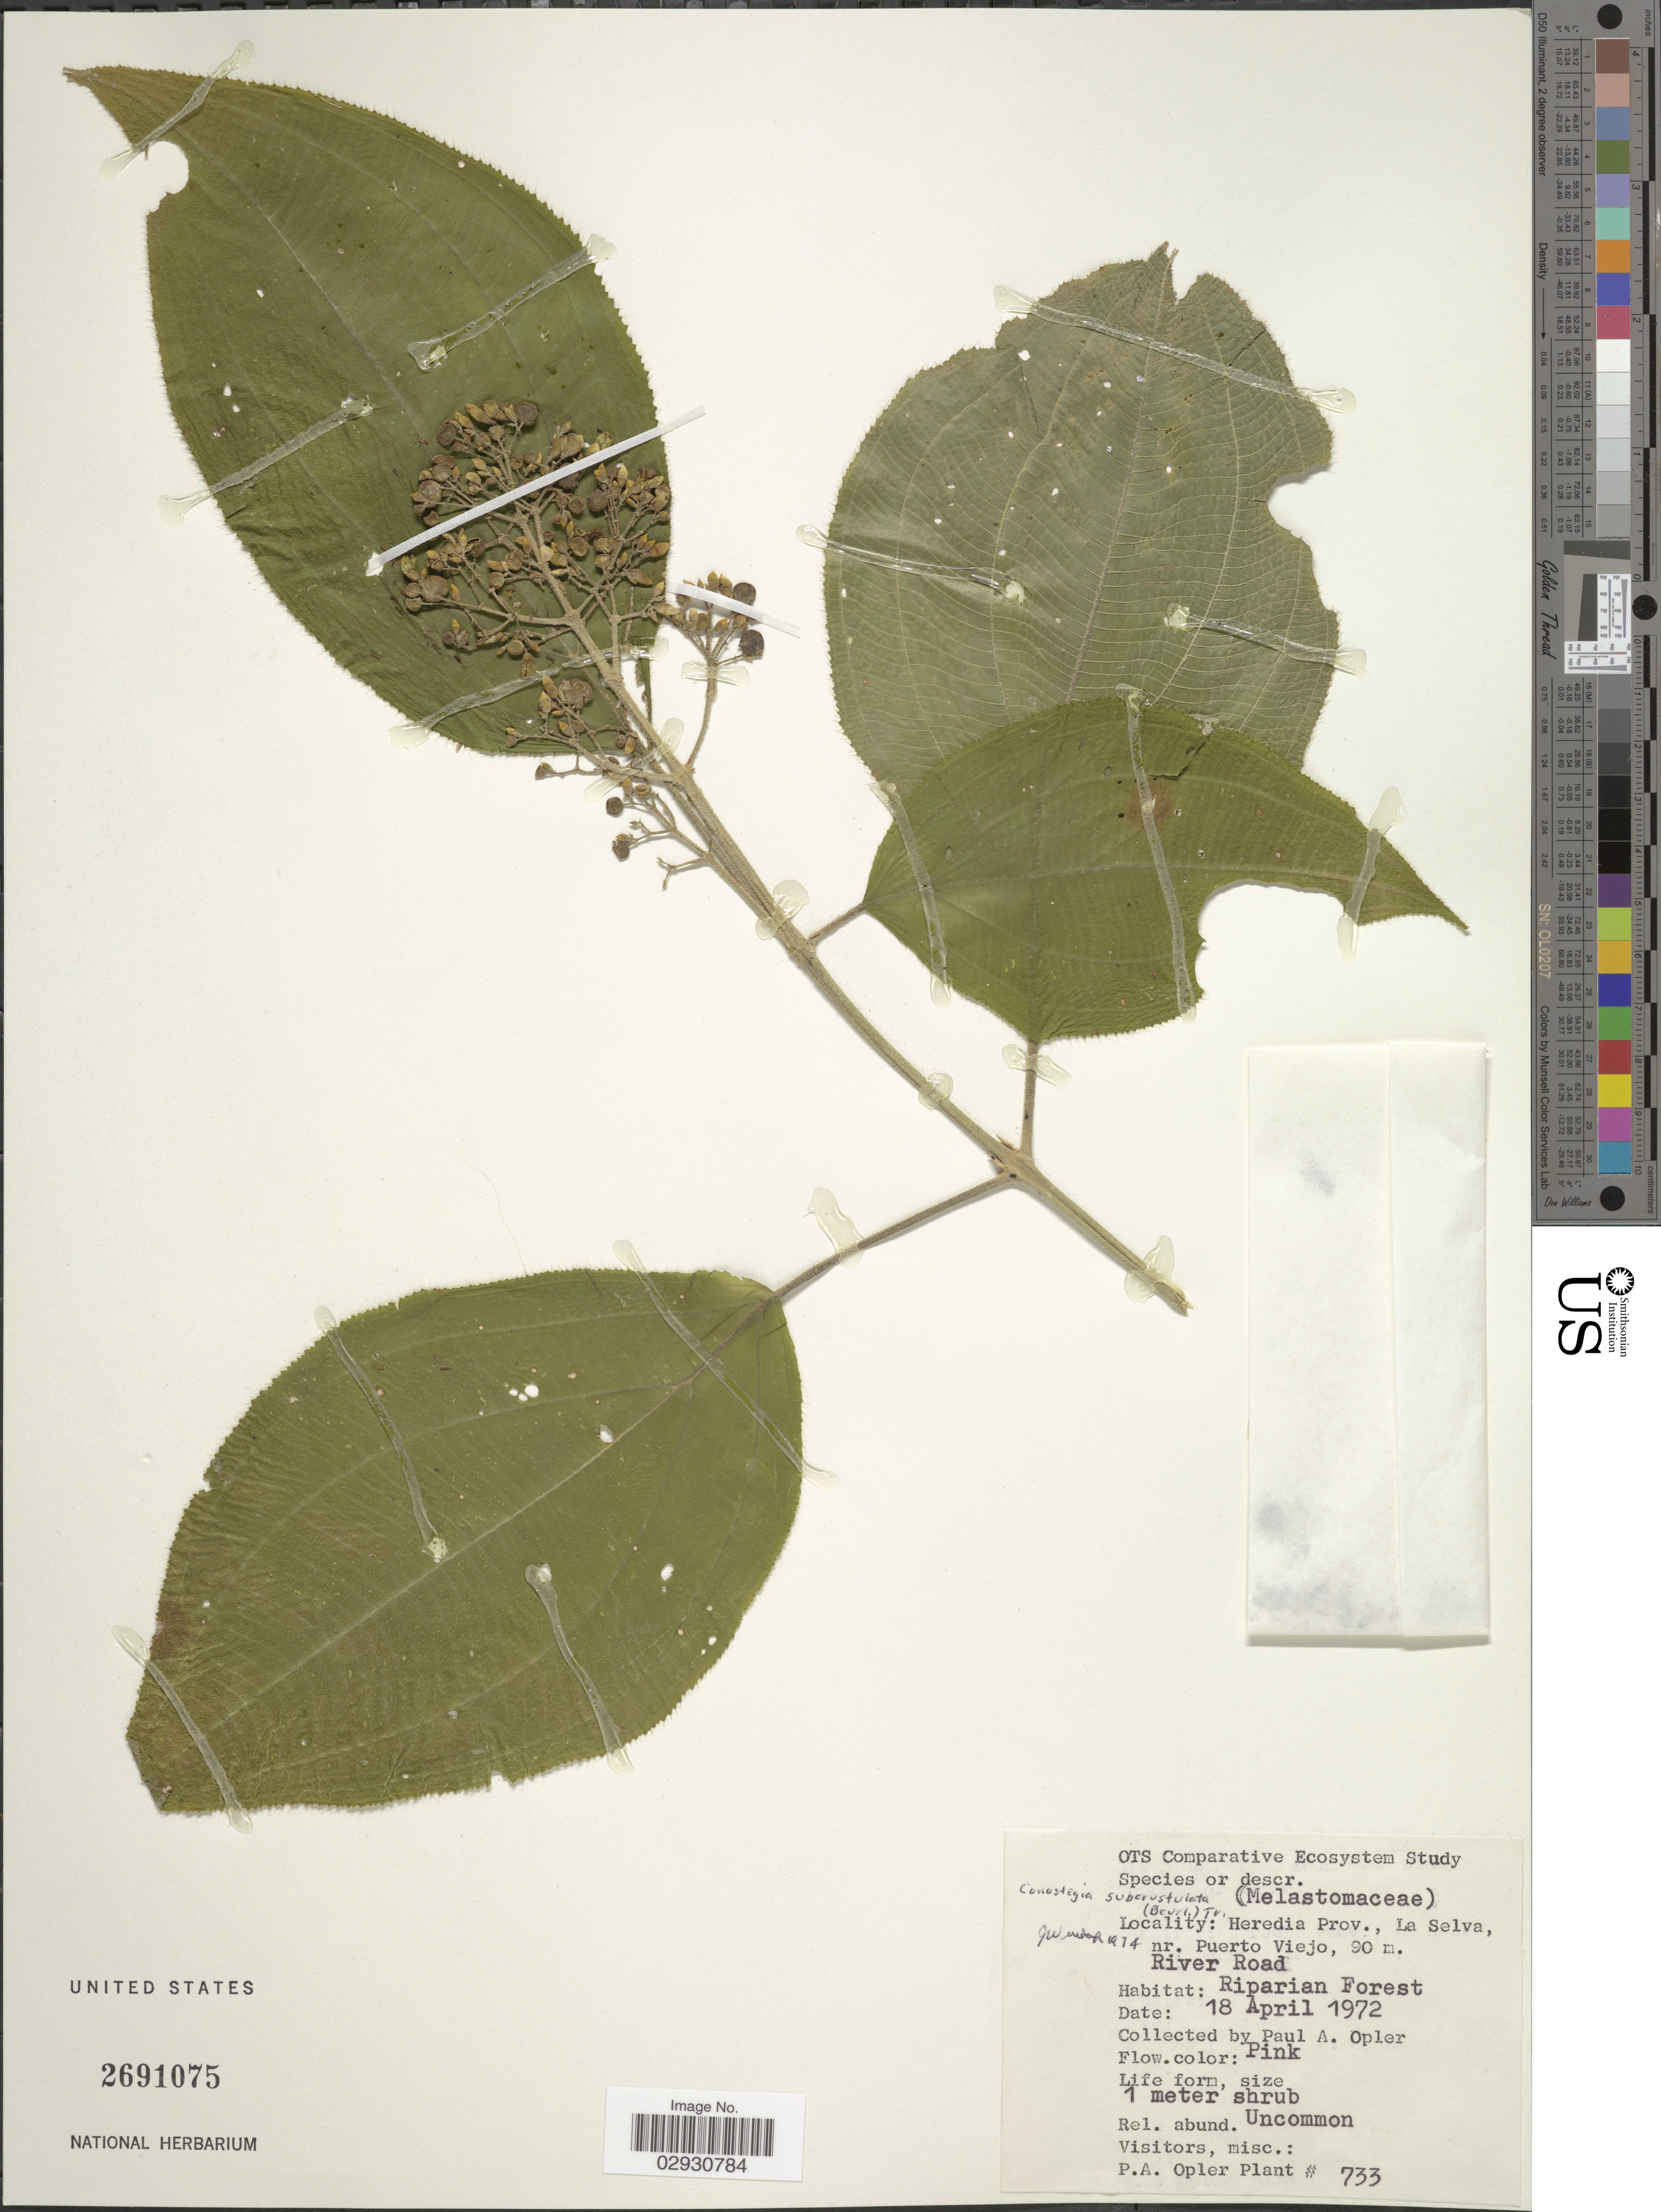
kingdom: Plantae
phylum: Tracheophyta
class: Magnoliopsida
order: Myrtales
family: Melastomataceae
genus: Conostegia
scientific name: Conostegia subcrustulata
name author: (Beurl.) Triana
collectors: P. Opler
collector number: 733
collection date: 1972-04-18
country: Costa Rica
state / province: Heredia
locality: Heredia Prov., La Selva, nr. Puerto Viejo. River Road. Riparian Forest.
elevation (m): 90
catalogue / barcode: US 2691075